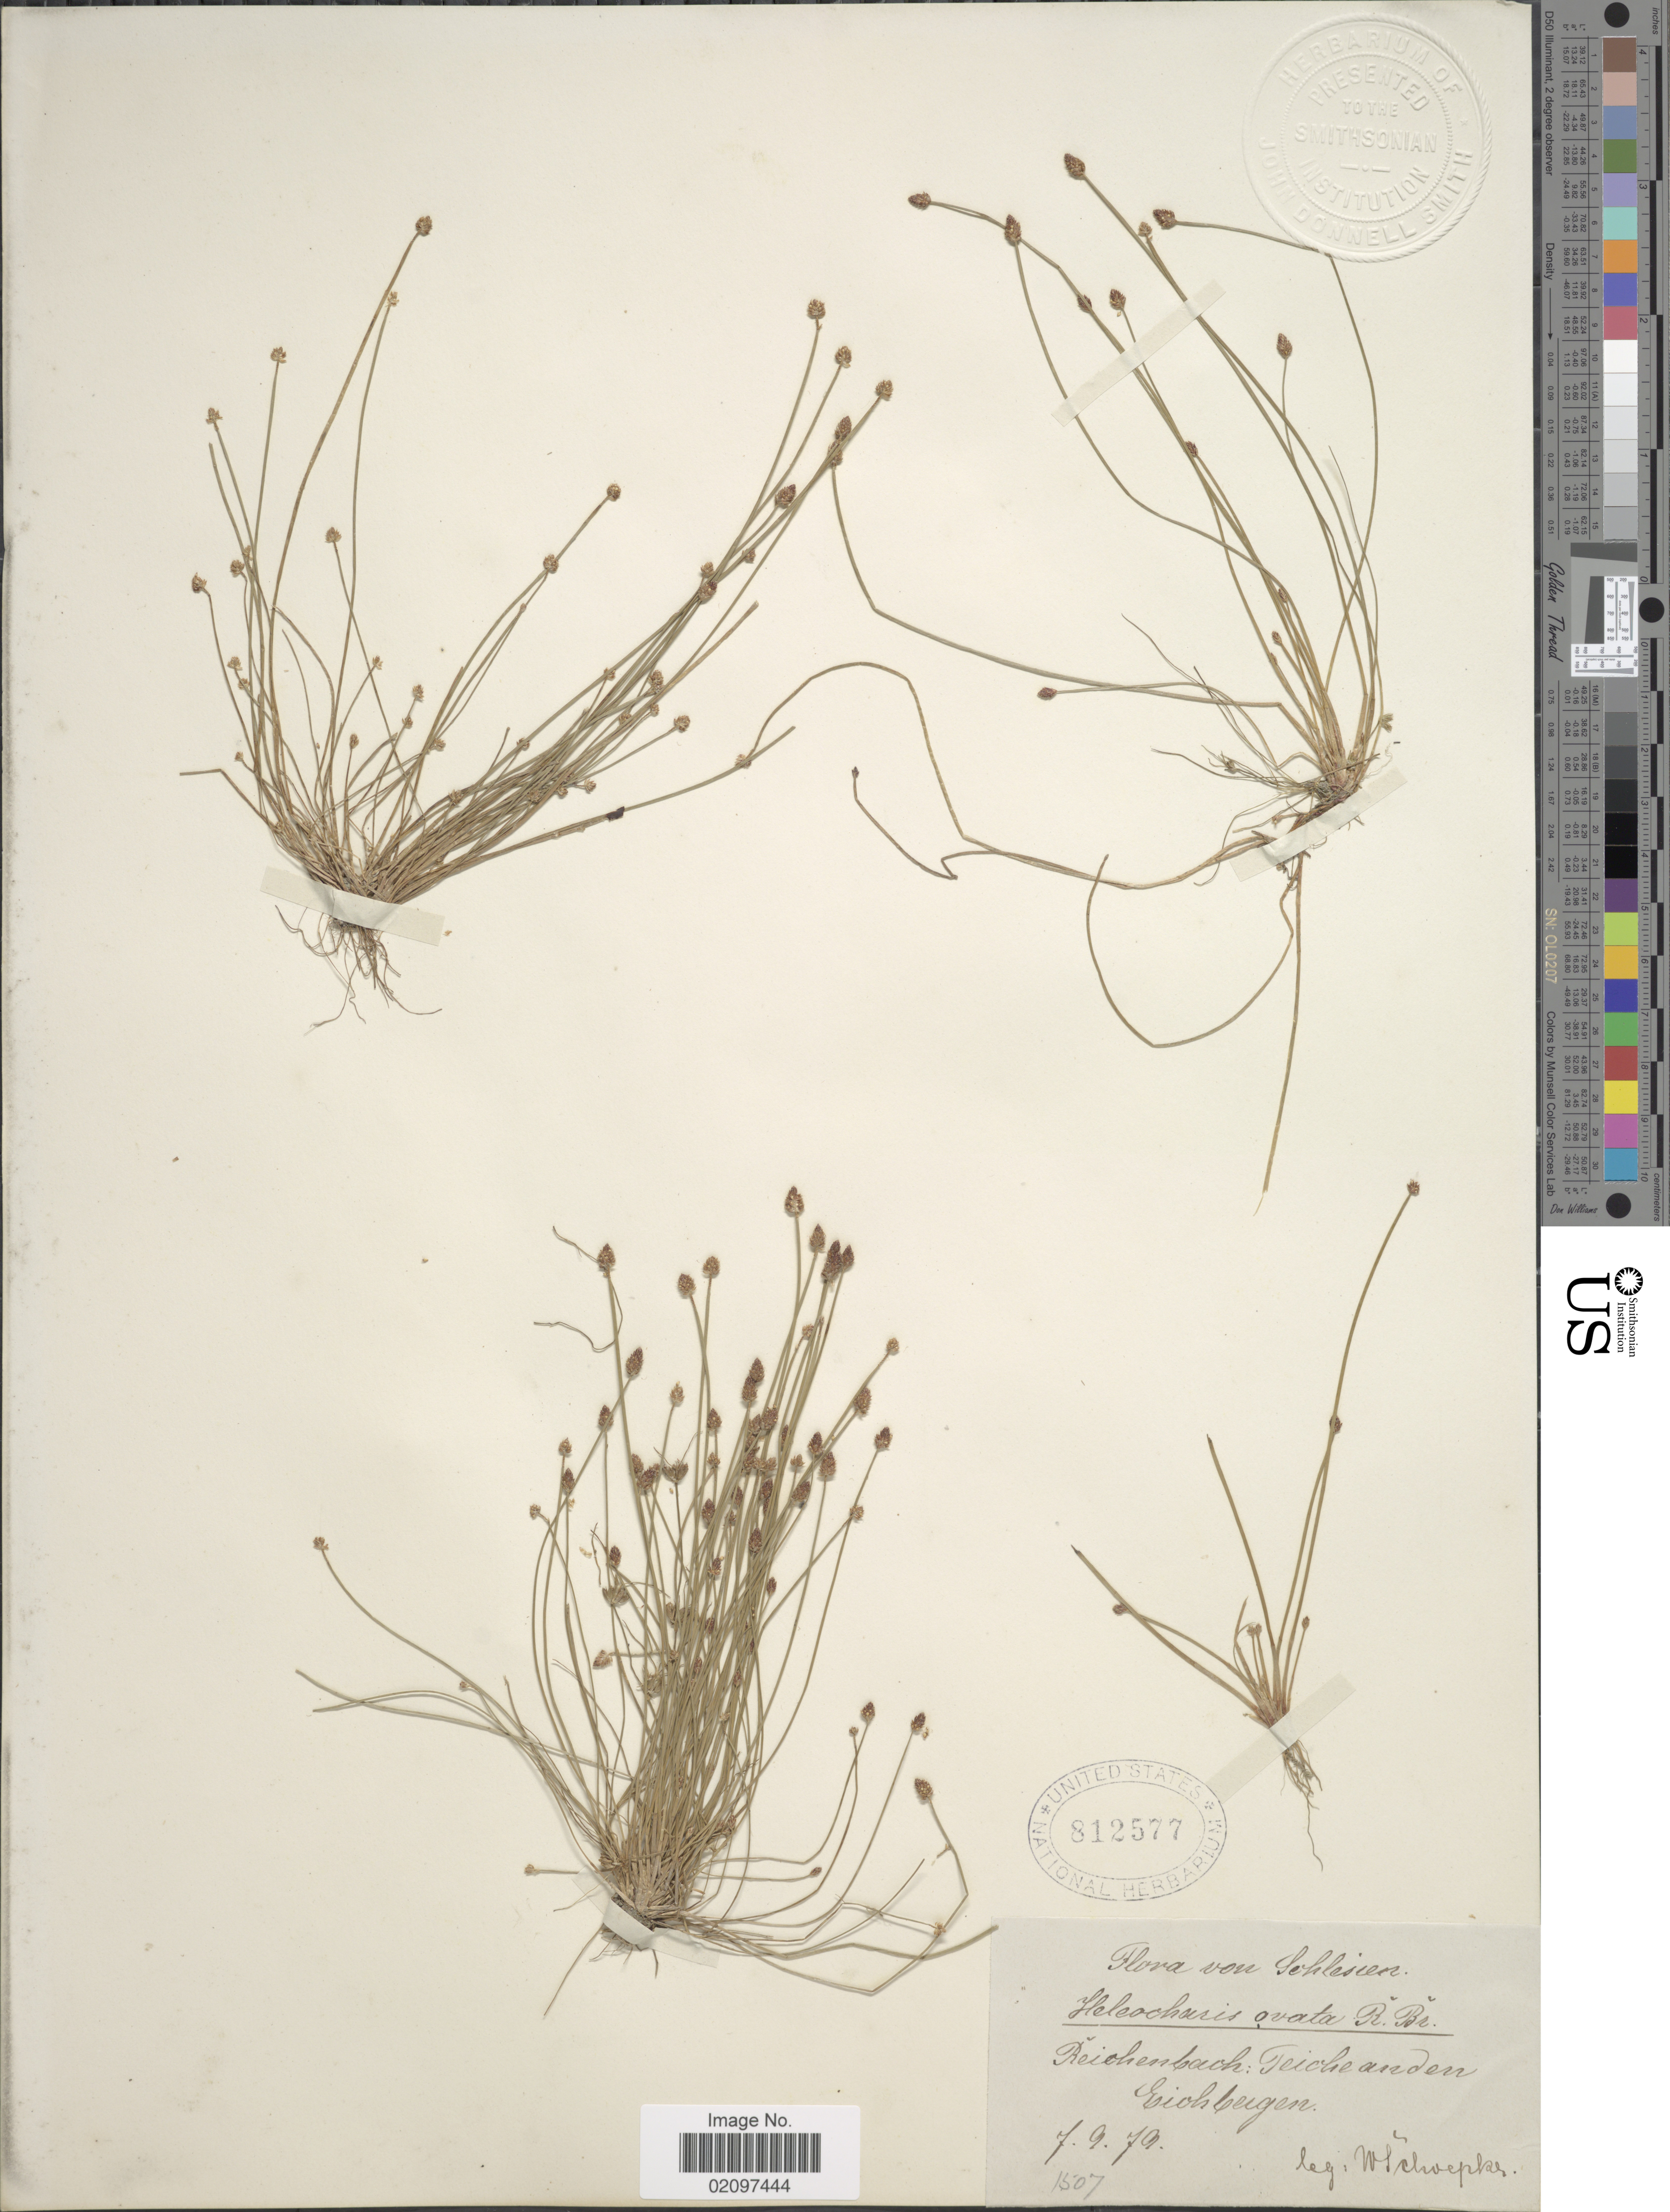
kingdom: Plantae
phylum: Tracheophyta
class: Liliopsida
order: Poales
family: Cyperaceae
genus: Eleocharis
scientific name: Eleocharis ovata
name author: (Roth) Roem. & Schult.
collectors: W. Schoepke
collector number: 1507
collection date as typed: Transcribed d/m/y: 7/9/79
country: Germany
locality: Schlesien, Reichenbach: Teicheanden Eichbergen.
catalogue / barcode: US 812577